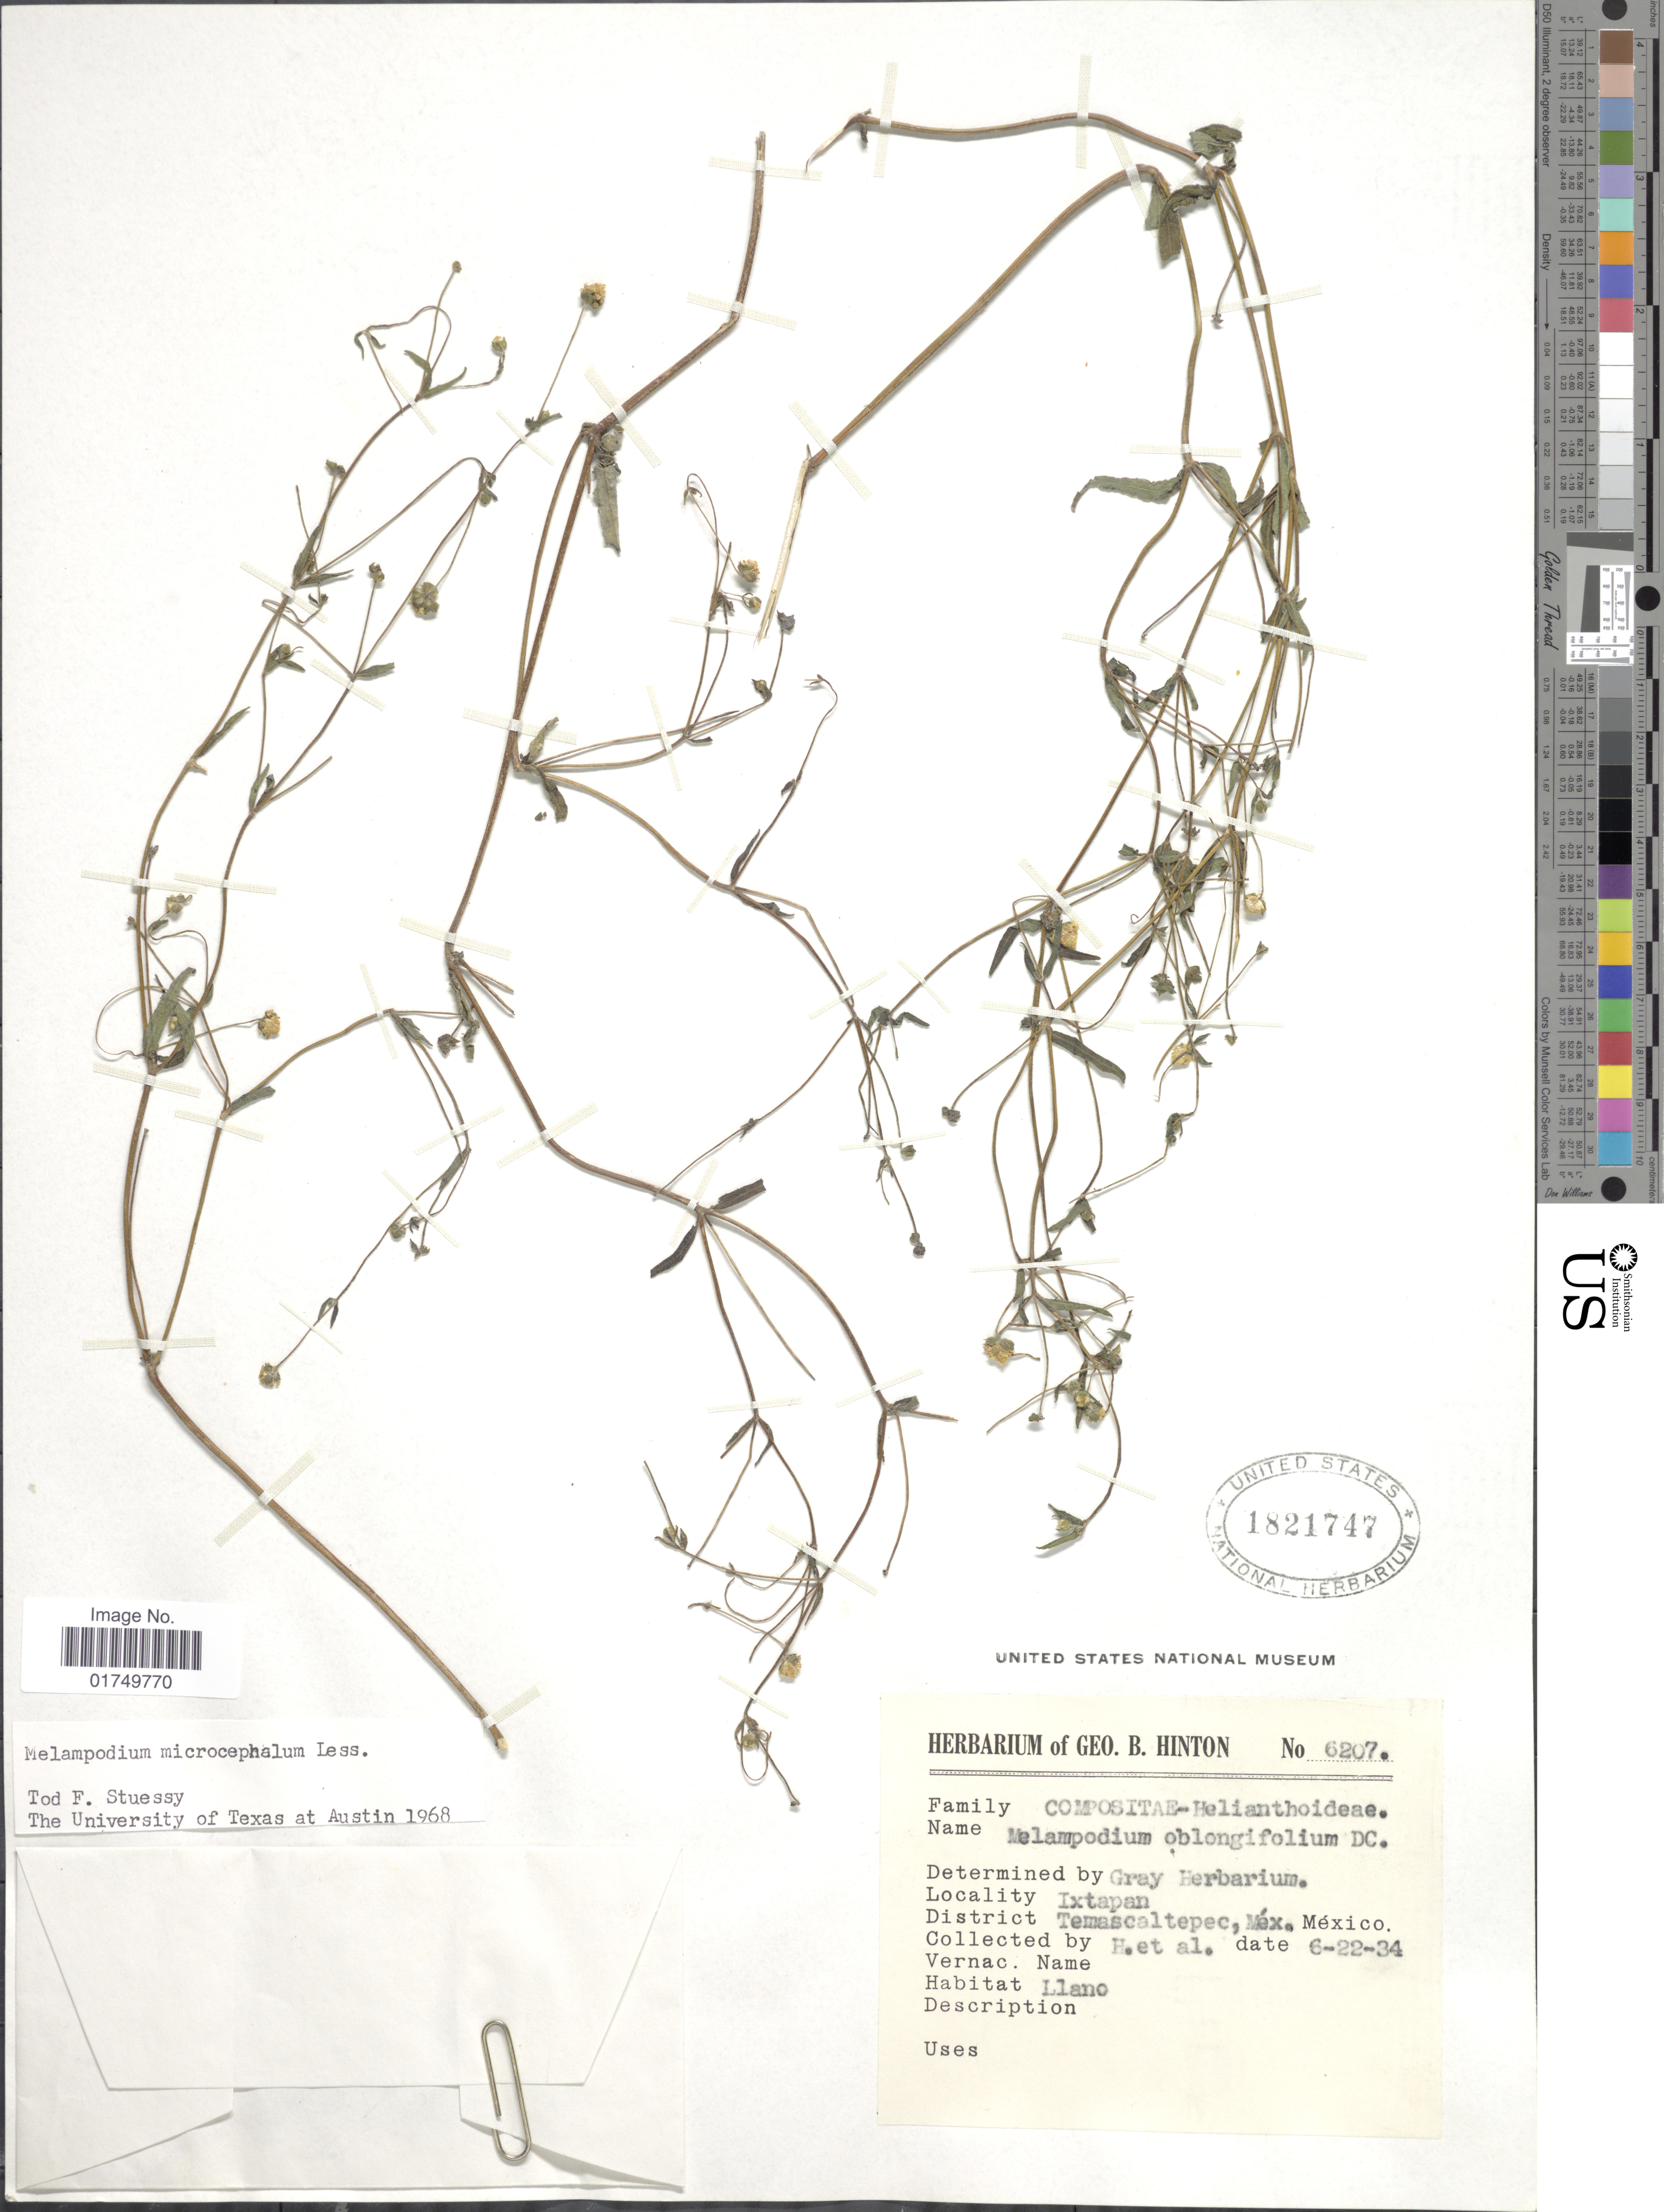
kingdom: Plantae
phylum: Tracheophyta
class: Magnoliopsida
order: Asterales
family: Asteraceae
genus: Melampodium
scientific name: Melampodium microcephalum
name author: Less.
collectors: G. B. Hinton & et al.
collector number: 6207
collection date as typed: Transcribed d/m/y: 22/6/34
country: Mexico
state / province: México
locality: Ixtapan. District Temascaltepec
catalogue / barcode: US 1821747